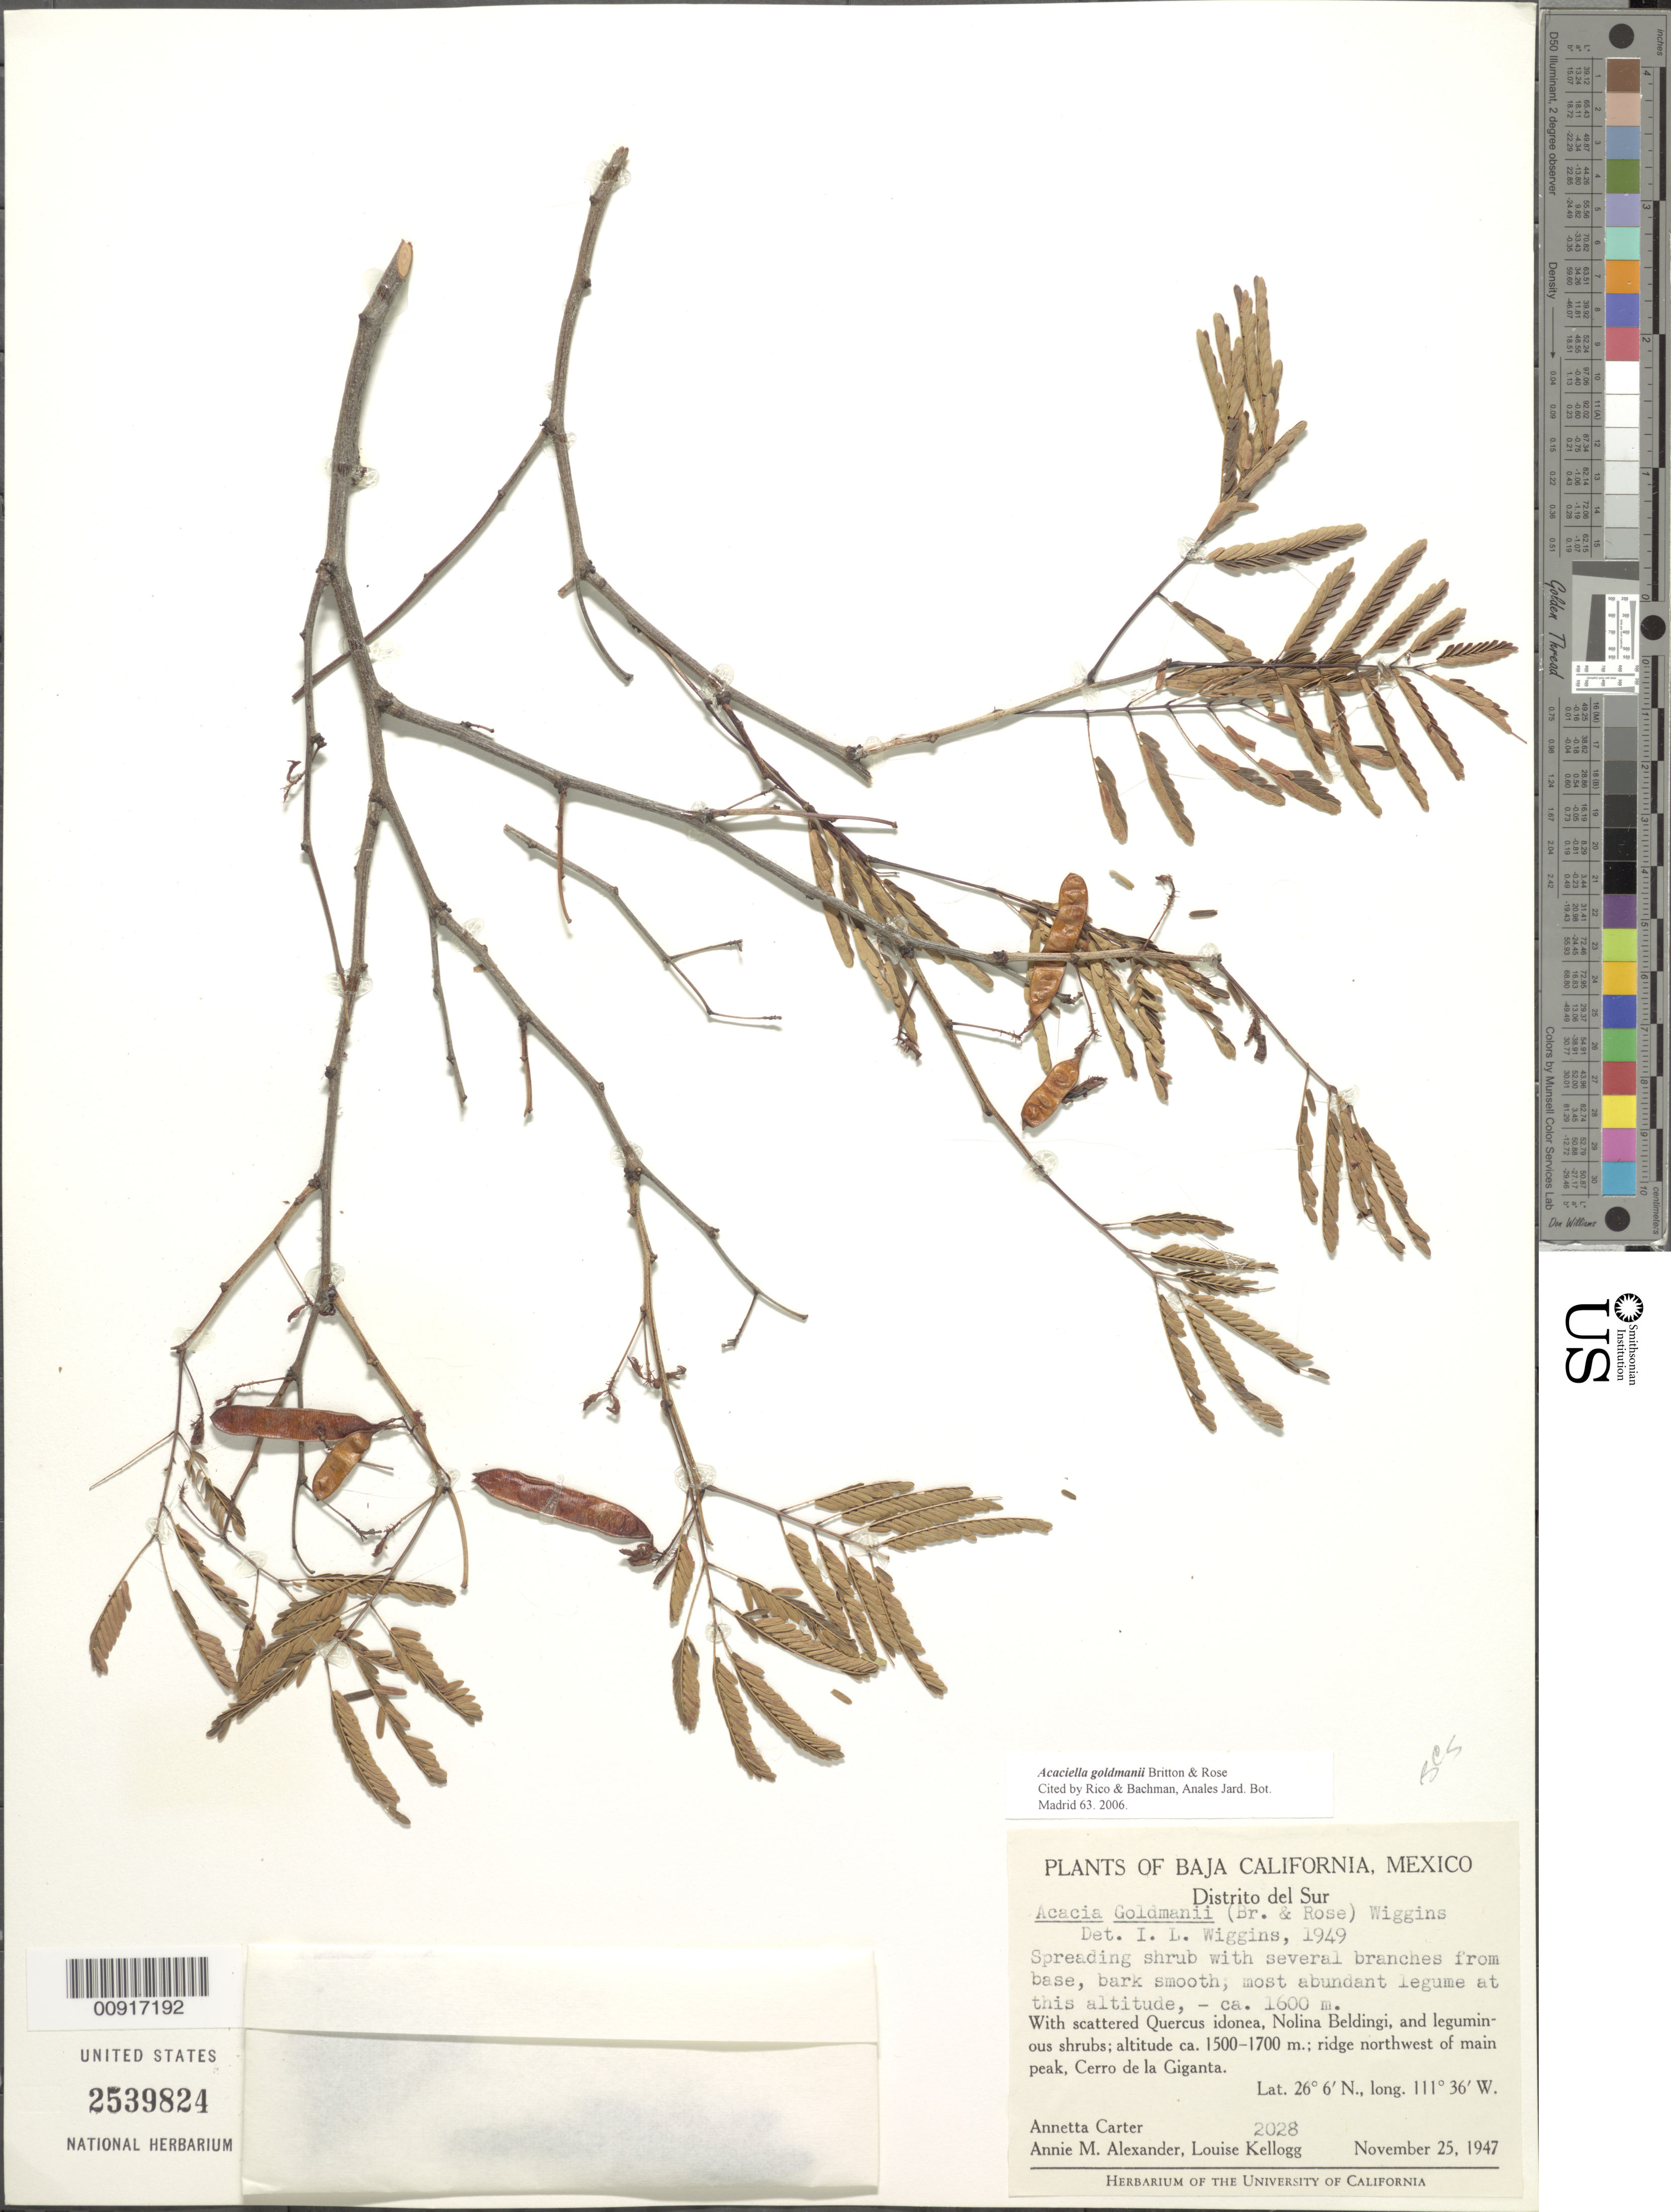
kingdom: Plantae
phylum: Tracheophyta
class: Magnoliopsida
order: Fabales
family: Fabaceae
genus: Acaciella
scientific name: Acaciella goldmanii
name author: Britton & Rose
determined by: Rico, L.; Bachman, --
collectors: A. Carter, A. M. Alexander & L. Kellogg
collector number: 2028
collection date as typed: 25 Nov 1947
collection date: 1947-11-25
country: Mexico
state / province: Baja California Sur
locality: Ridge northwest of main peak, Cerro de la Giganta. Baja California Distrito del Sur.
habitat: With scattered Quercus idonea, Nolina Beldingi, and leguminous shrubs.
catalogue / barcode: US 2539824